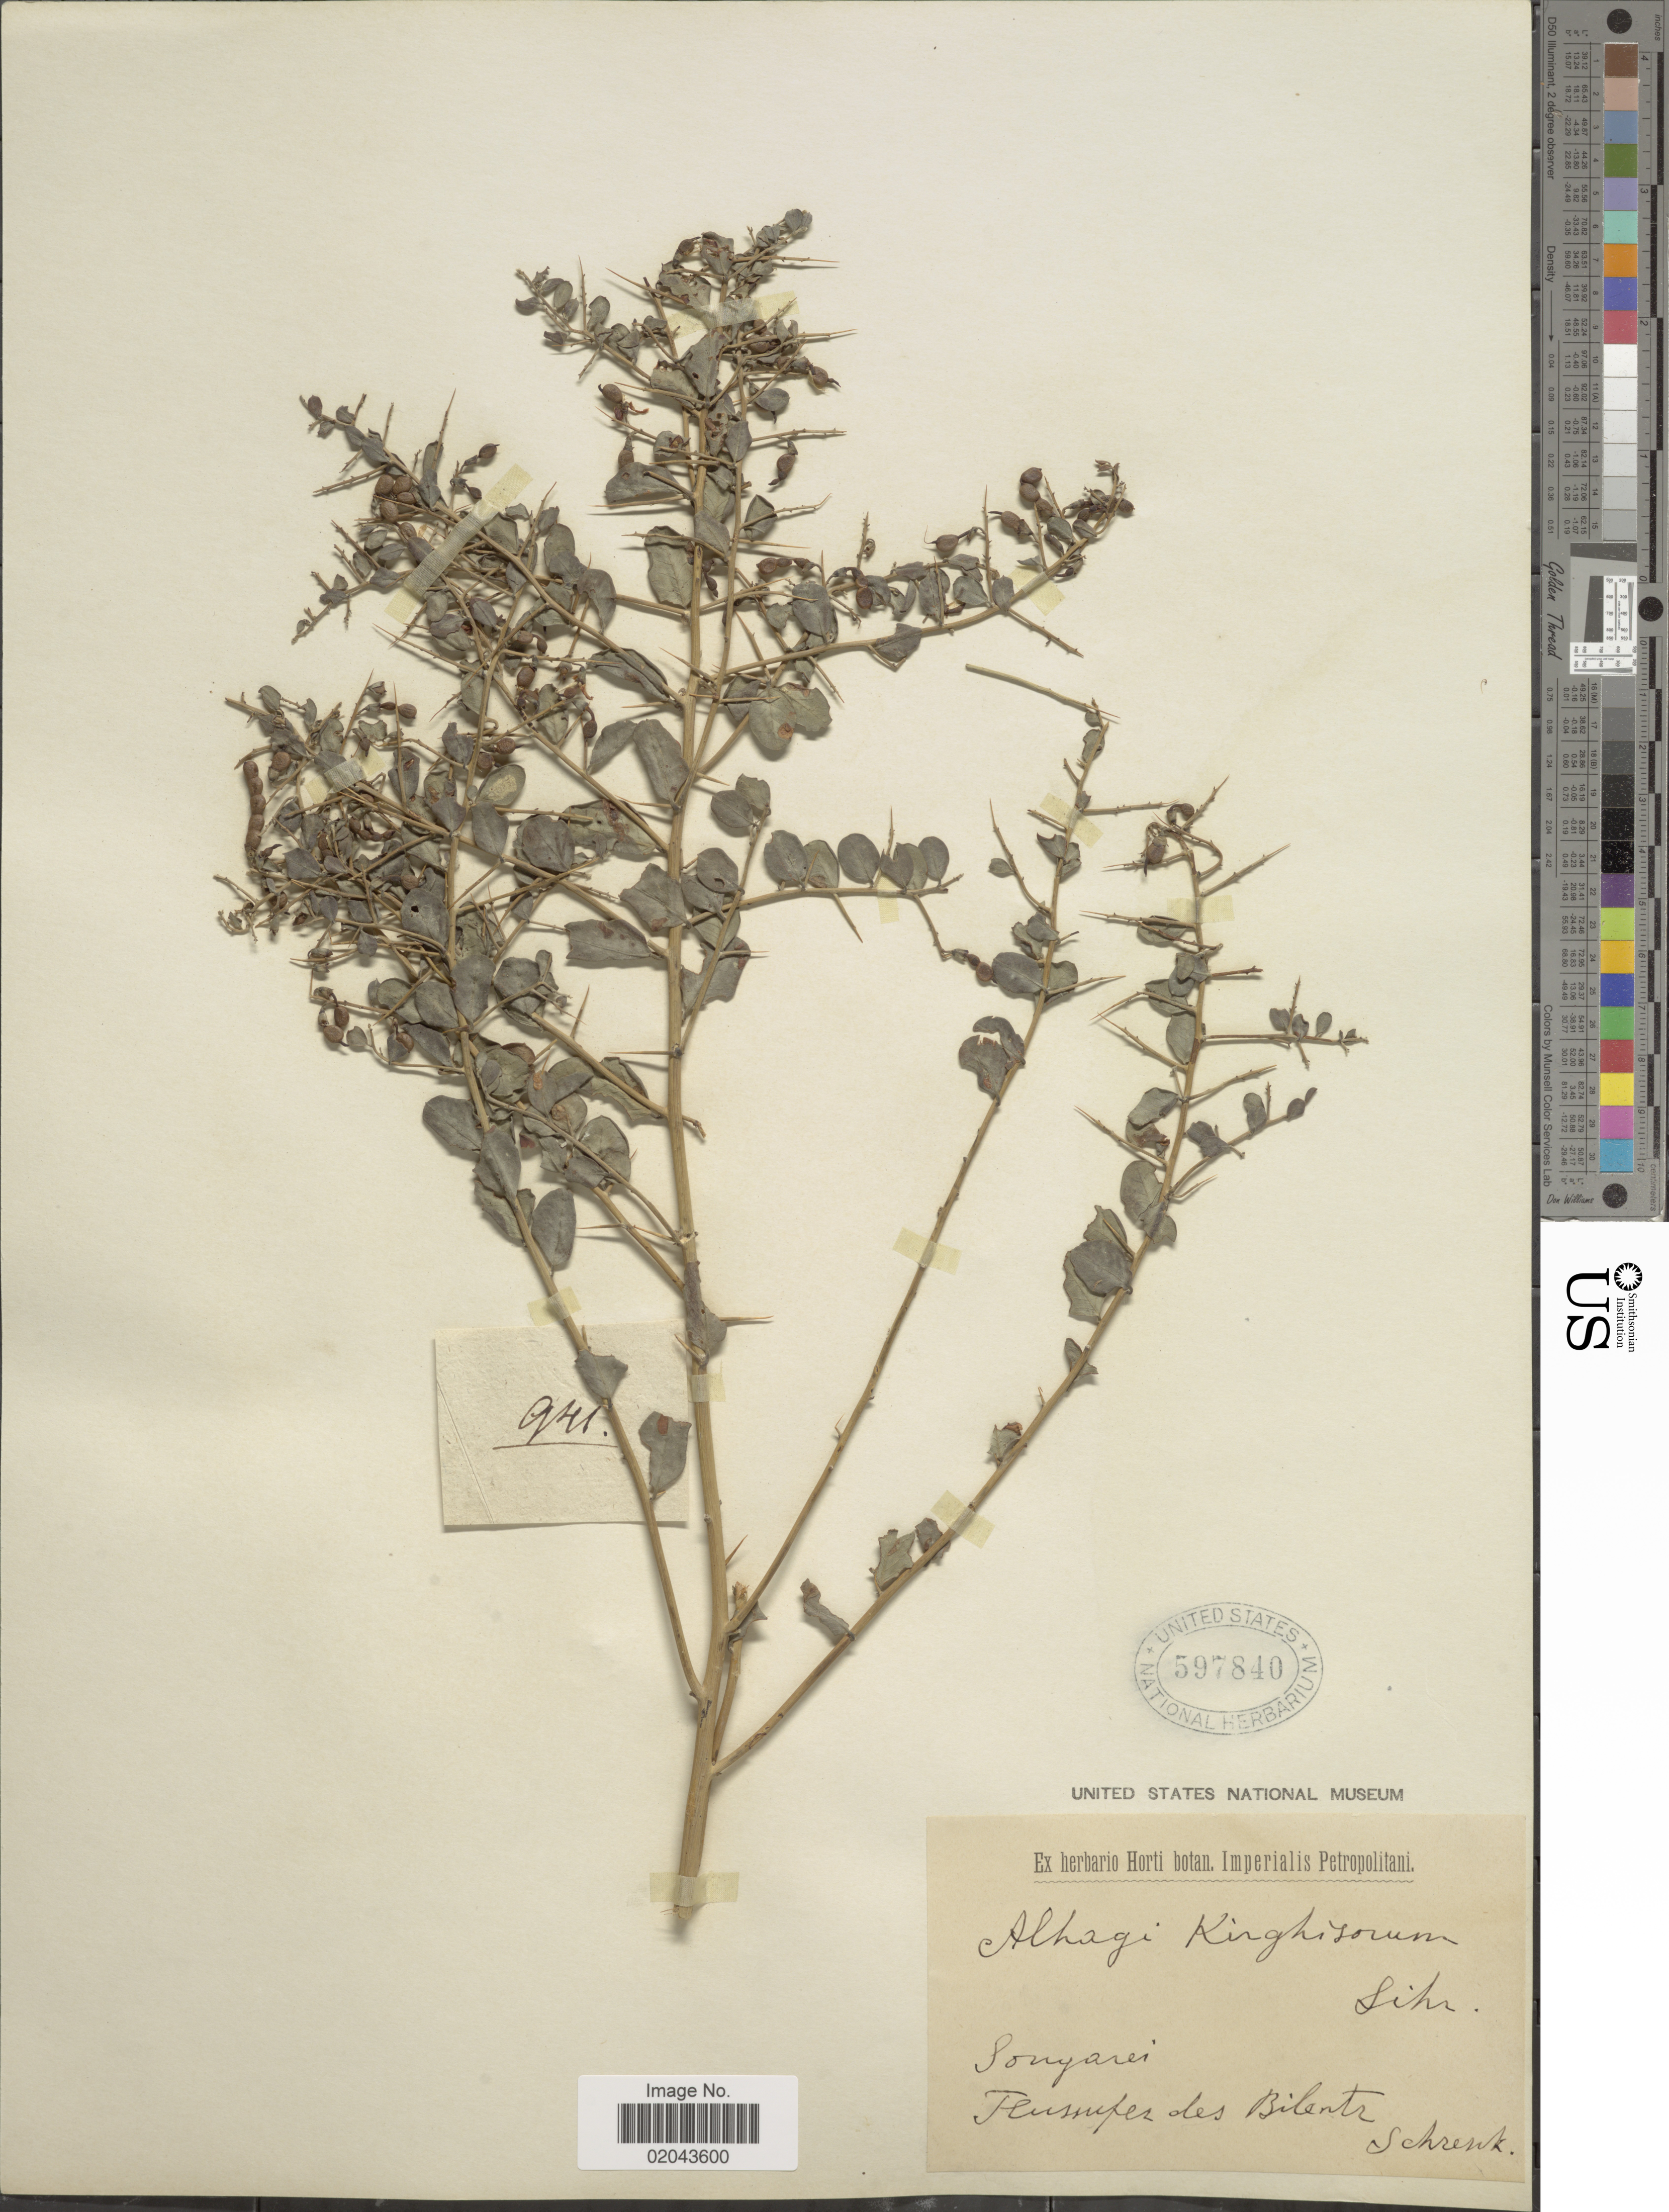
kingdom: Plantae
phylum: Tracheophyta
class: Magnoliopsida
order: Fabales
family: Fabaceae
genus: Alhagi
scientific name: Alhagi kirghisorum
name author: Schrenk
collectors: A.G. Schrenk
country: Kazakhstan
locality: Songarei, Flussufes des Bilentz.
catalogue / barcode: US 597840